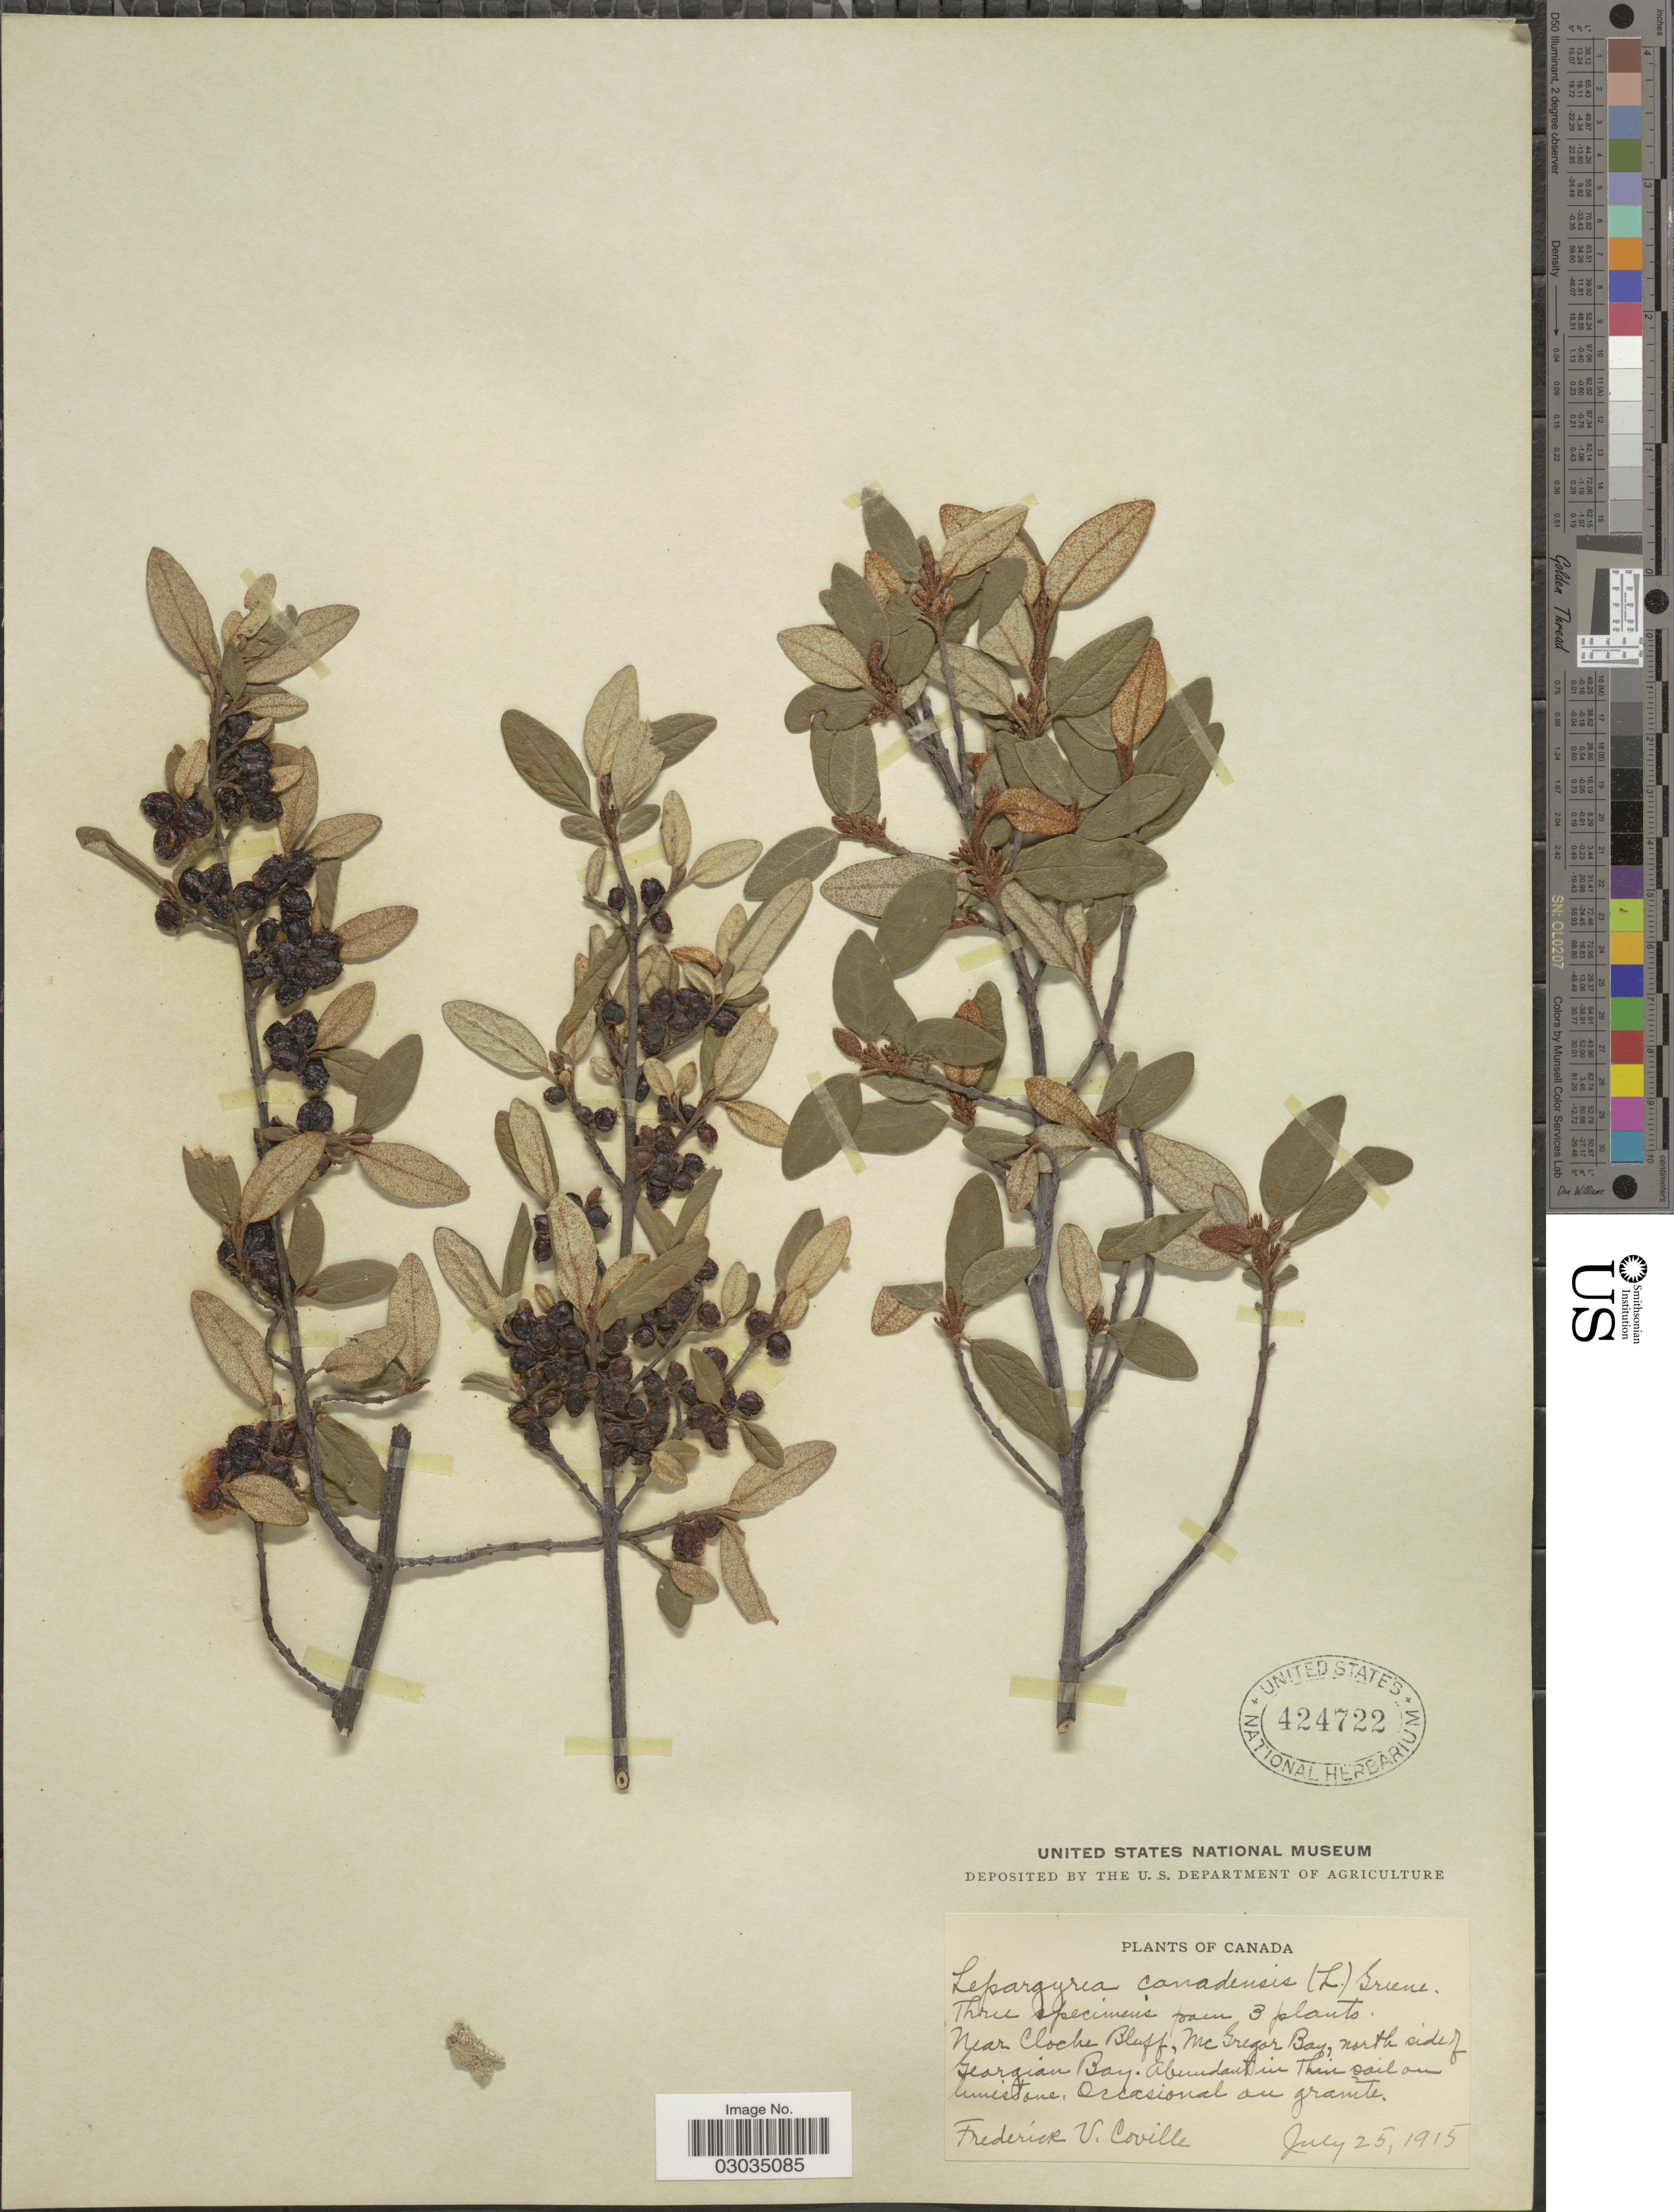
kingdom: Plantae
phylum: Tracheophyta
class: Magnoliopsida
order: Rosales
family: Elaeagnaceae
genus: Shepherdia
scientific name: Shepherdia canadensis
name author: (L.) Nutt.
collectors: F. V. Coville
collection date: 1915-07-25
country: Canada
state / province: Ontario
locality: Near Cloche Bluff, Mc Gregor Bay, north side of Georgian Bay.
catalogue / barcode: US 424722